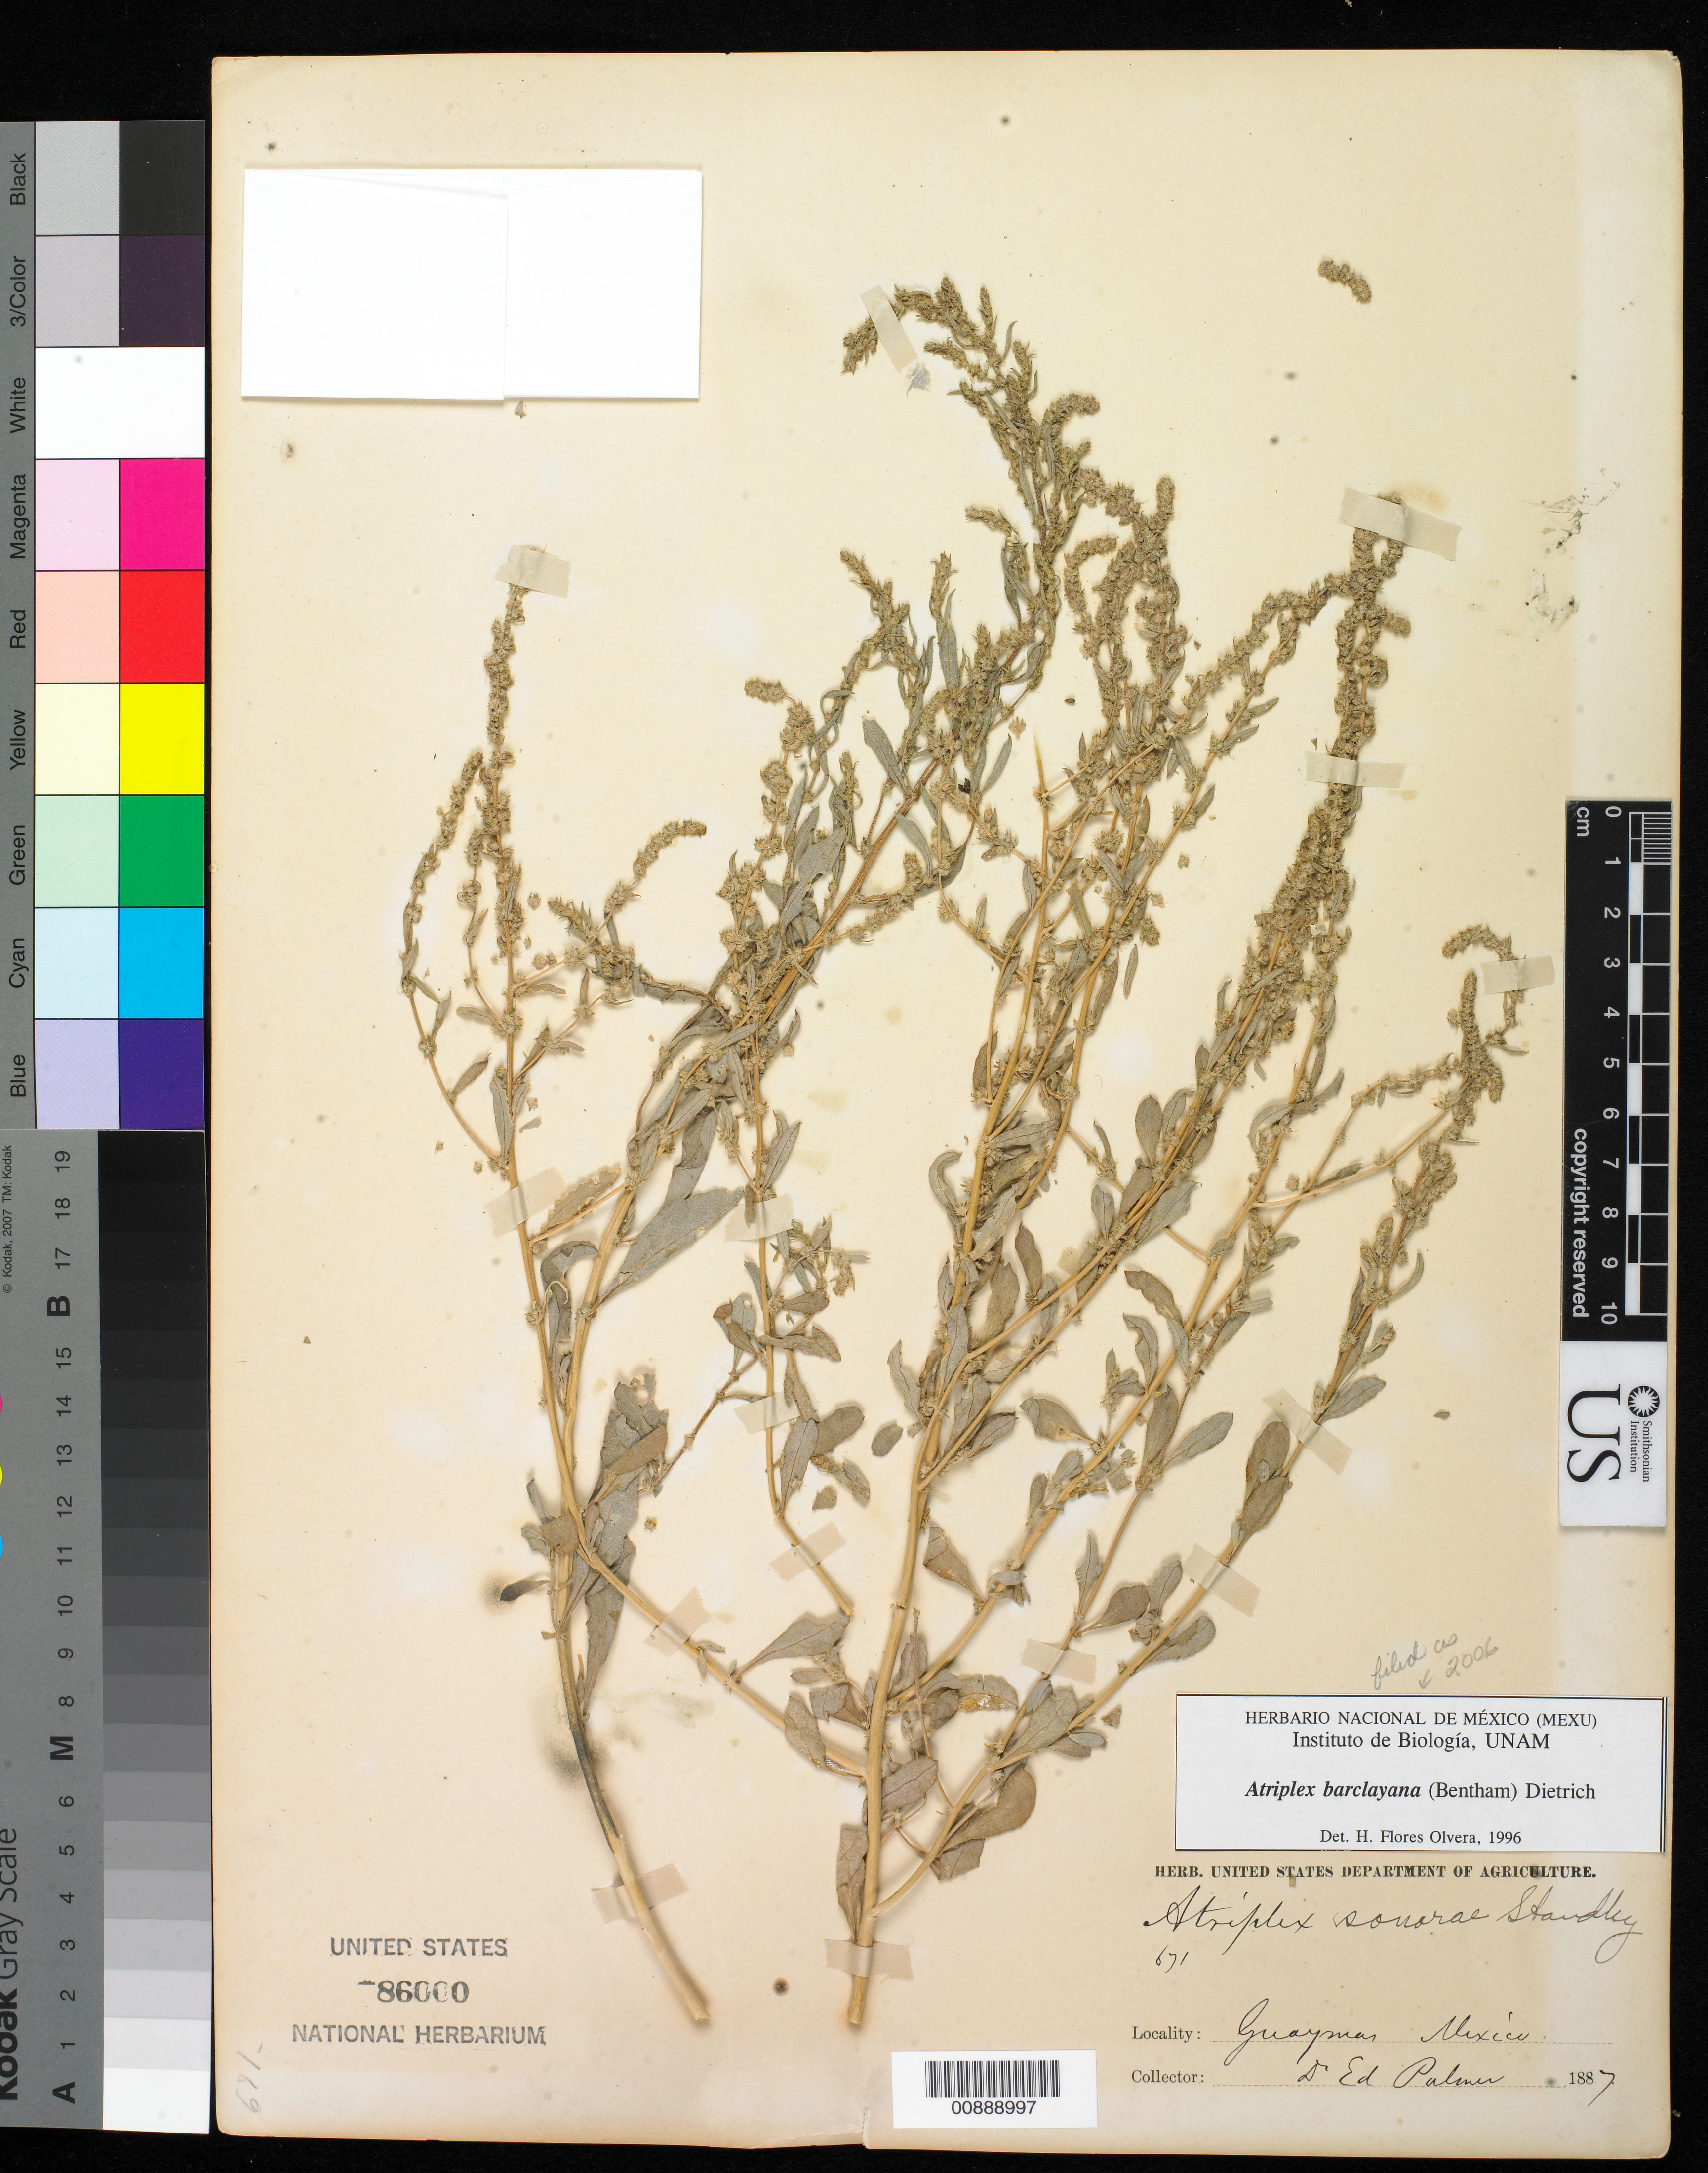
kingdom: Plantae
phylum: Tracheophyta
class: Magnoliopsida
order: Caryophyllales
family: Amaranthaceae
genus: Atriplex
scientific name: Atriplex barclayana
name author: (Benth.) D. Dietr.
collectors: E. Palmer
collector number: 671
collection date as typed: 1887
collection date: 1887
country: Mexico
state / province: Sonora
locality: Guaymas, Sonora.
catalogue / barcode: US 86000